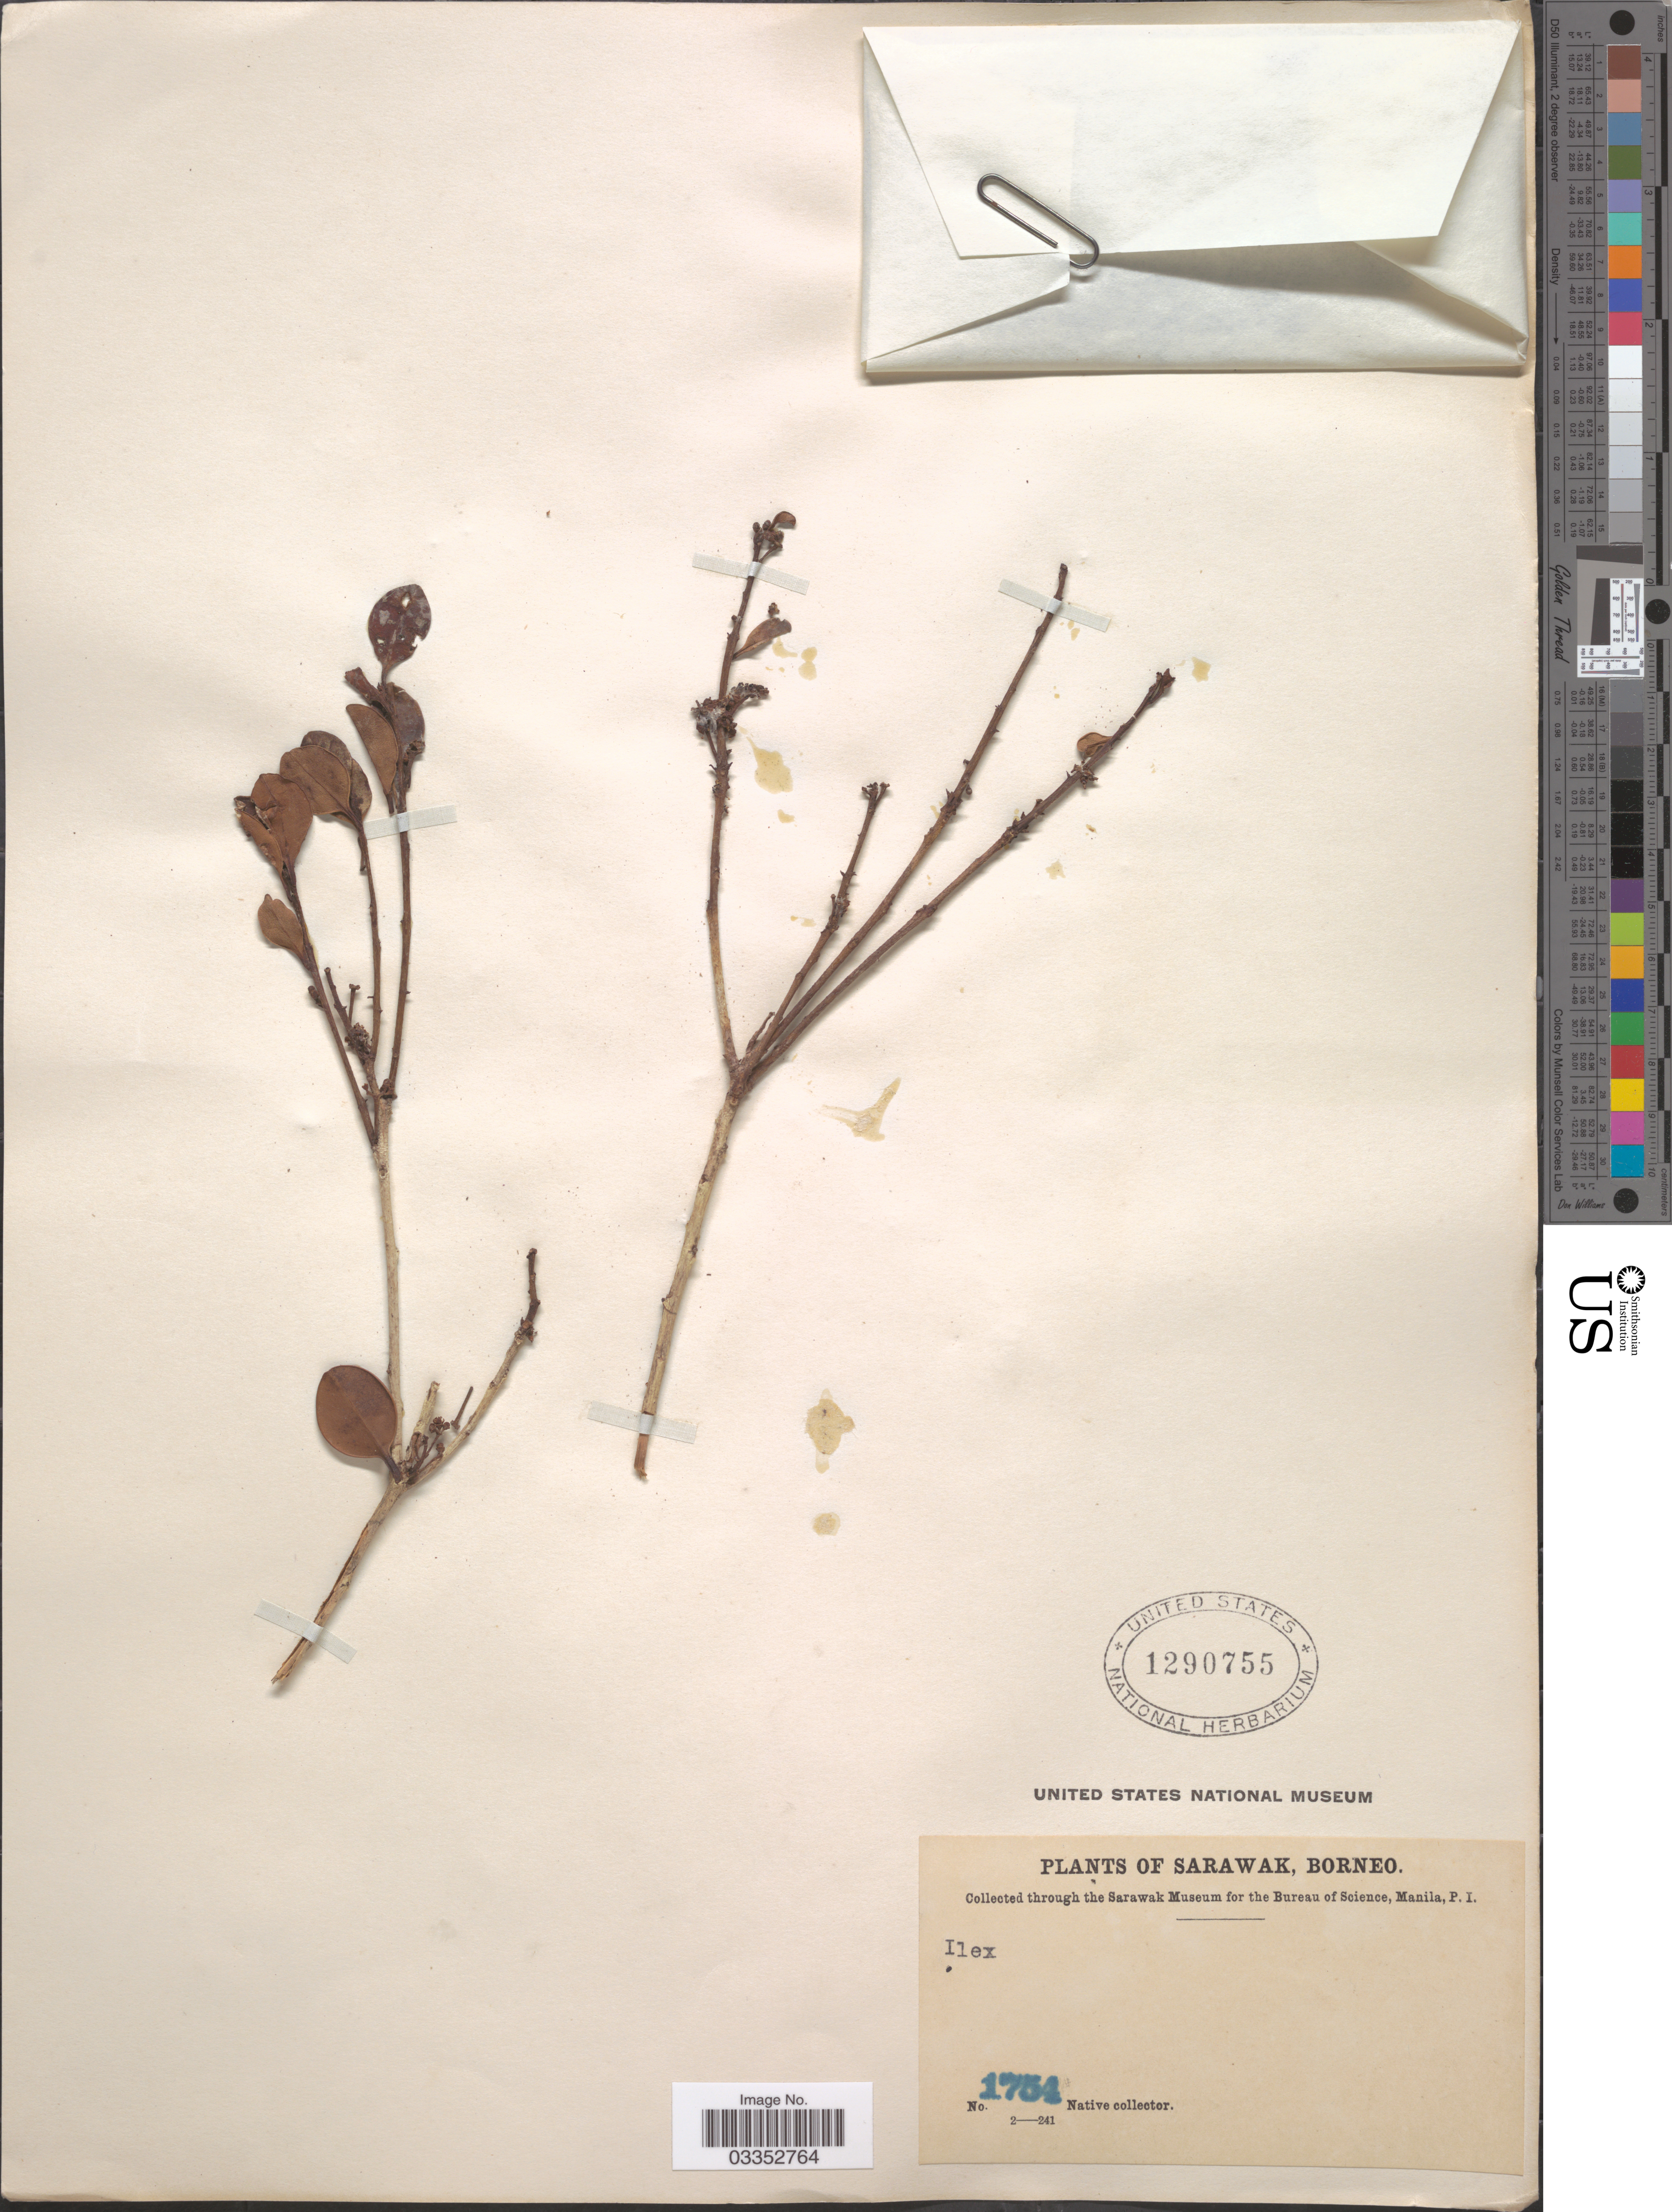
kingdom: Plantae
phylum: Tracheophyta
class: Magnoliopsida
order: Aquifoliales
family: Aquifoliaceae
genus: Ilex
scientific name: Ilex sp.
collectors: Native collector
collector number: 1754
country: Malaysia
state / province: Sarawak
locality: Borneo.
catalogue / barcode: US 1290755